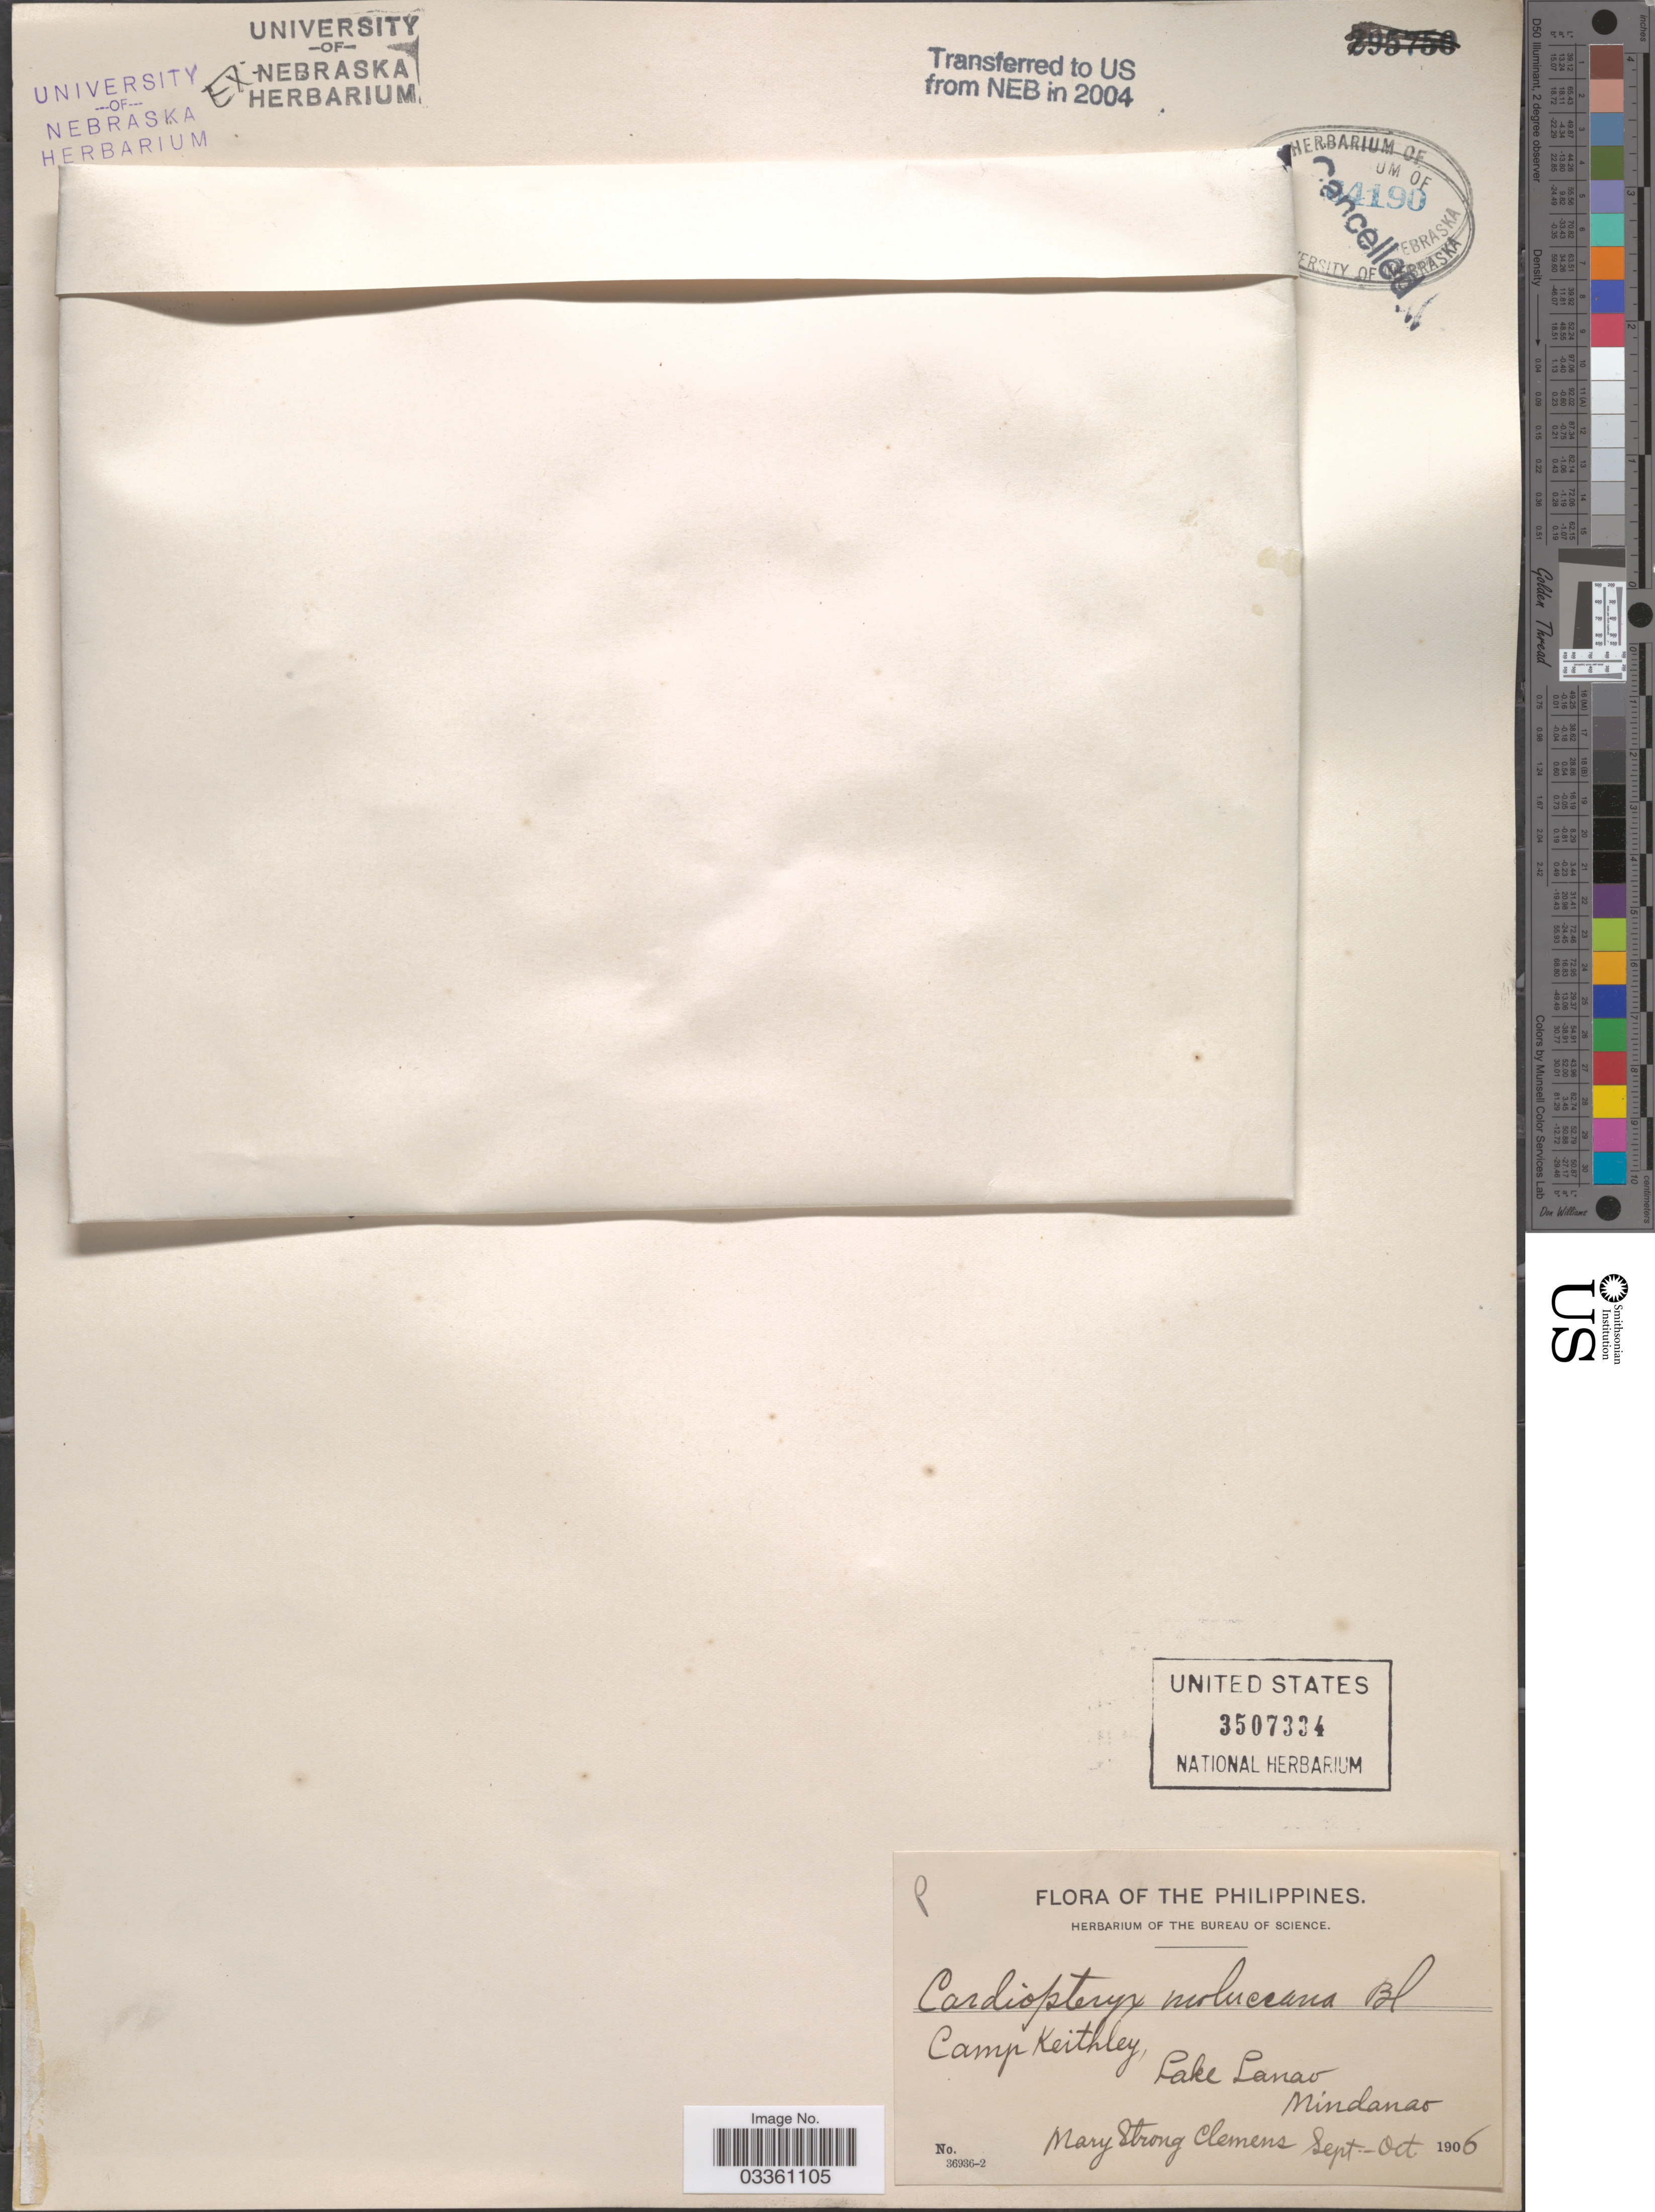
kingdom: Plantae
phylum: Tracheophyta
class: Magnoliopsida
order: Cardiopteridales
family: Cardiopteridaceae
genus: Cardiopteris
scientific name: Cardiopteris moluccana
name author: Blume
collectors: M. S. Clemens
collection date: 1906-09/1906-10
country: Philippines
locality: Camp Keithley, Lake Lanao. Mindanao.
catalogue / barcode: US 3507334